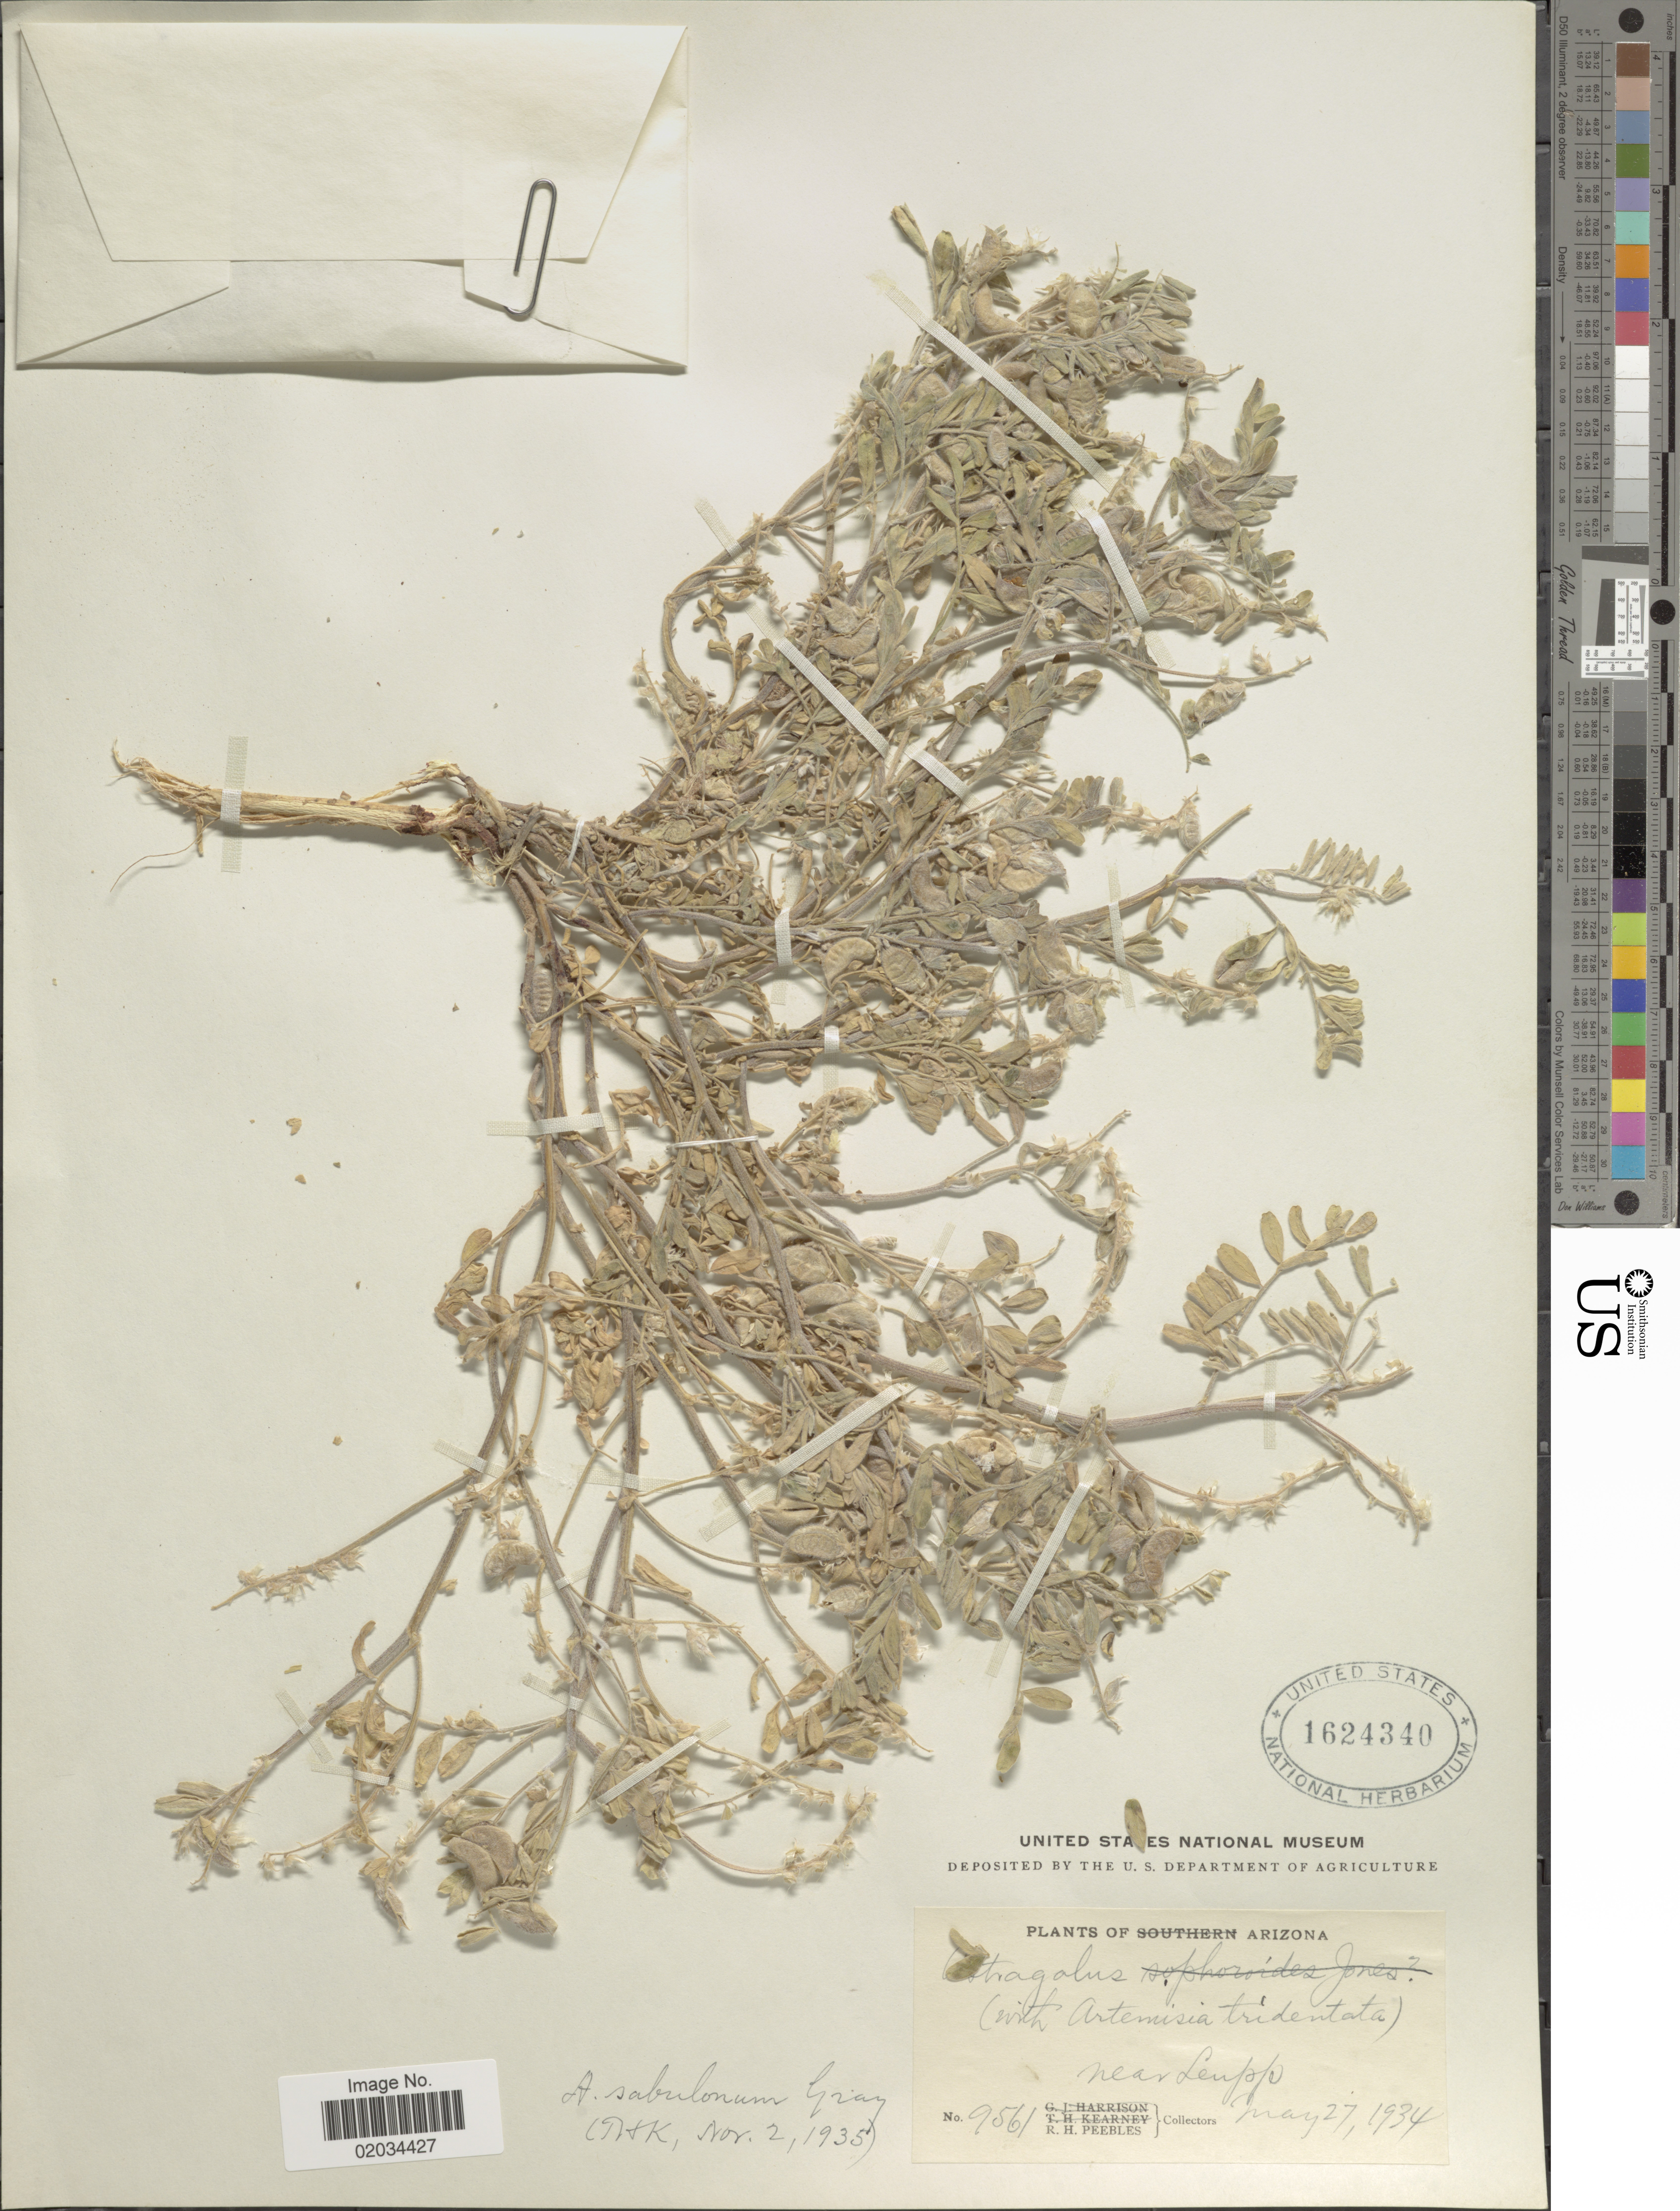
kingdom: Plantae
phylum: Tracheophyta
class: Magnoliopsida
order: Fabales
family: Fabaceae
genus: Astragalus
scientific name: Astragalus sabulonum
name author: A. Gray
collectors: R. H. Peebles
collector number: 9561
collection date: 1934-05-27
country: United States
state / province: Arizona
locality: Near Leupp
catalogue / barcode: US 1624340